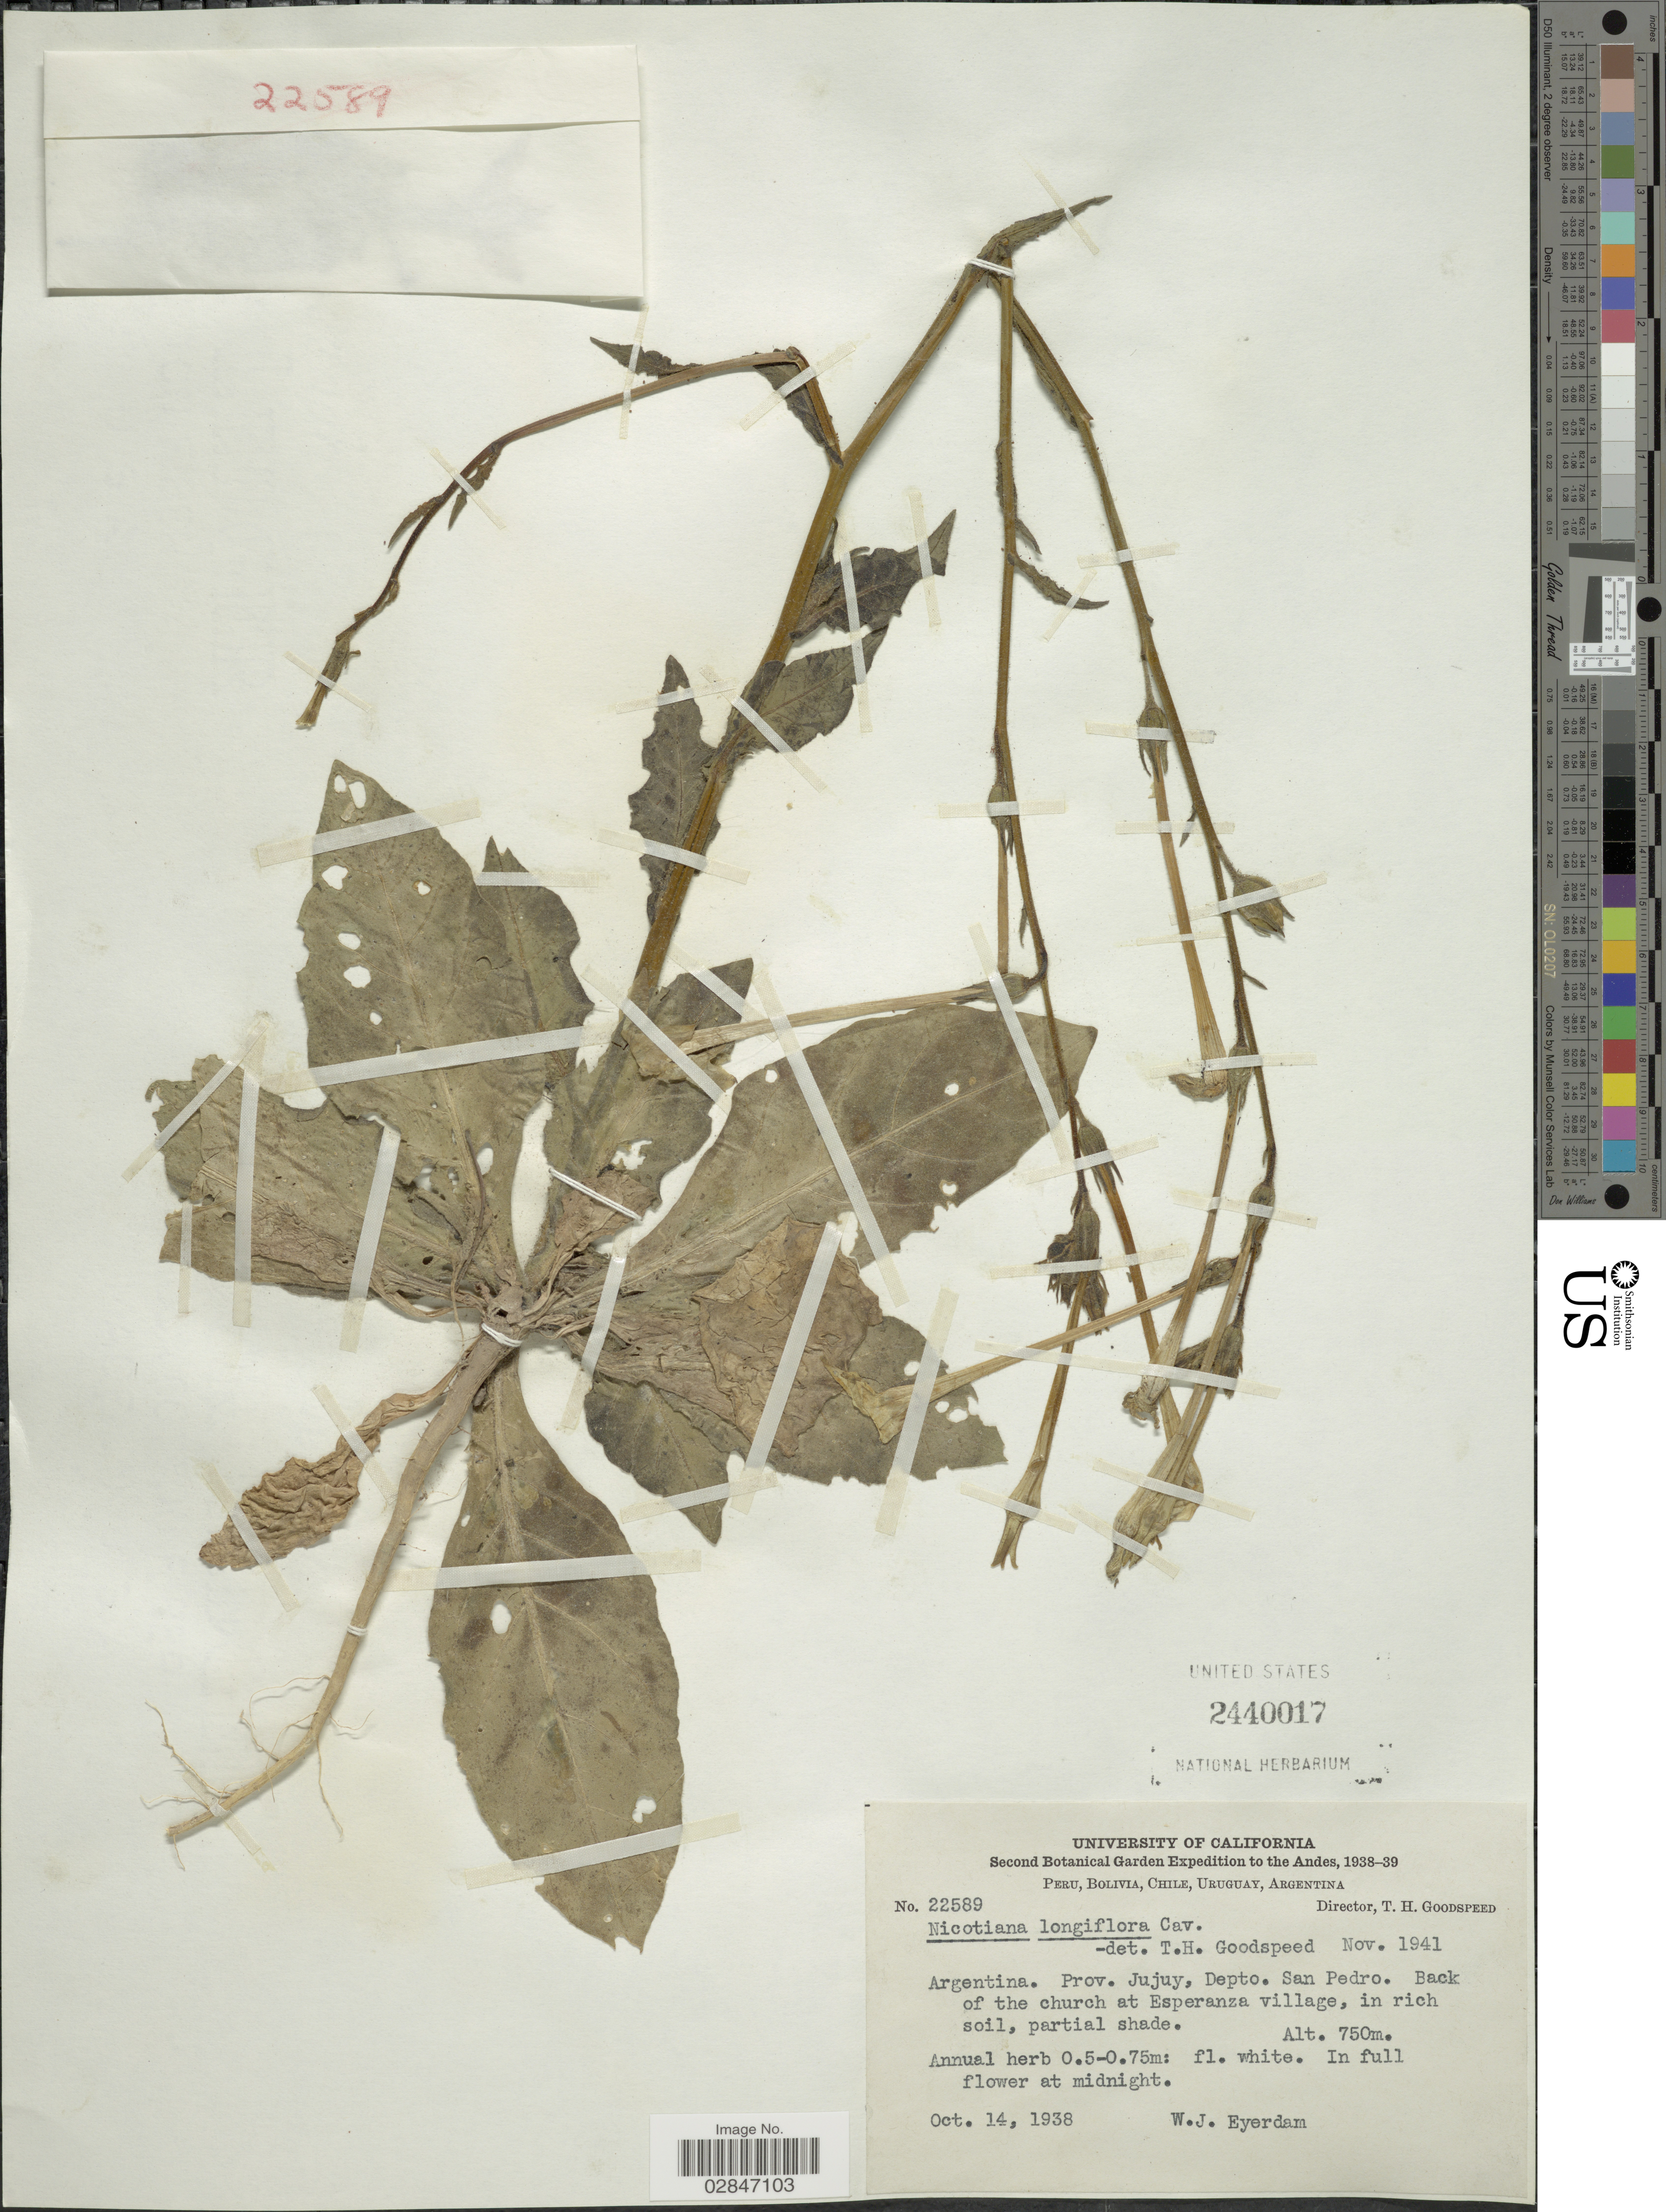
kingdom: Plantae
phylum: Tracheophyta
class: Magnoliopsida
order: Solanales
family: Solanaceae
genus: Nicotiana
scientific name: Nicotiana longiflora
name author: Cav.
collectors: W. J. Eyerdam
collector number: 22589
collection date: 1938-10-14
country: Argentina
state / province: Jujuy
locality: Prov. Jujuy, Depto. San Pedro, Back of the church at Esperanza village, The Andes.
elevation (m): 750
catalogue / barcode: US 2440017